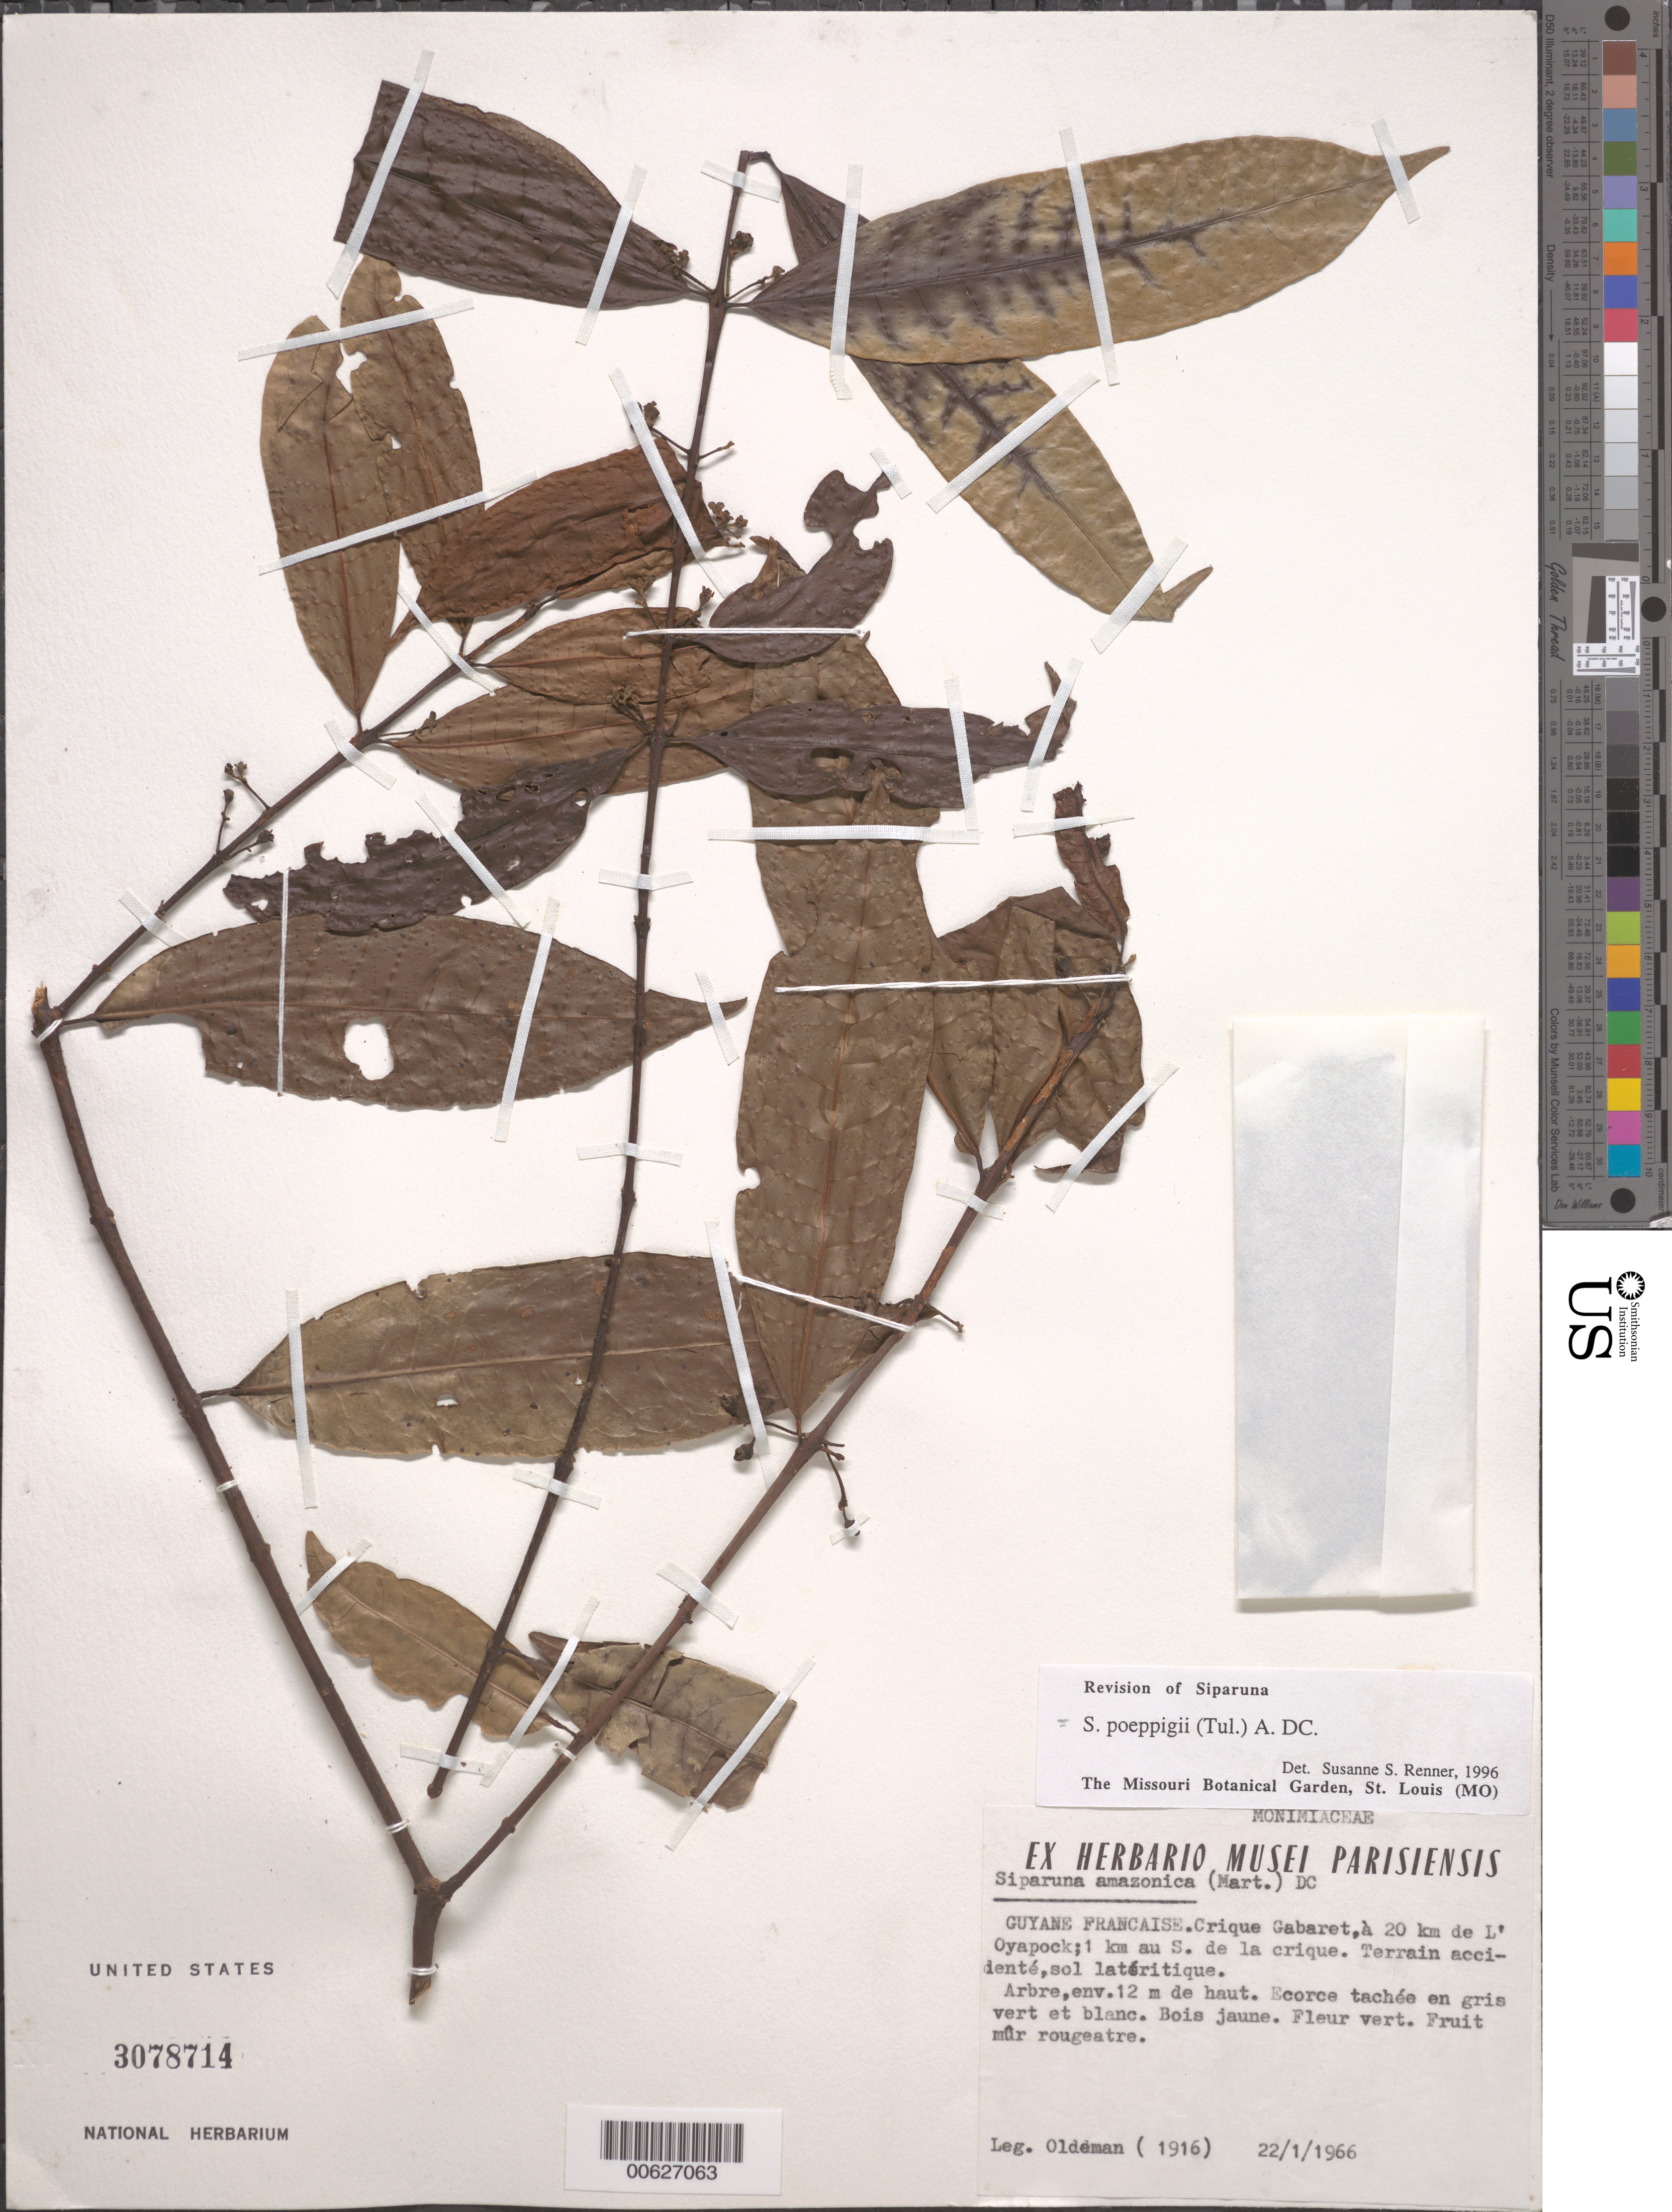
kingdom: Plantae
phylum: Tracheophyta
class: Magnoliopsida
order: Laurales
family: Siparunaceae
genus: Siparuna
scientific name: Siparuna poeppigii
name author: (Tul.) A. DC.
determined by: Renner, S. S.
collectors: R. Oldeman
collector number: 1916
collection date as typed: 22-Jan-66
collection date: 1966-01-22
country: French Guiana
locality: Crique Gabaret, 20 km de l'embouchure et 1 km sud de la Crique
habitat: Uneven ground, lateritic ground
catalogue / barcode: US 3078714